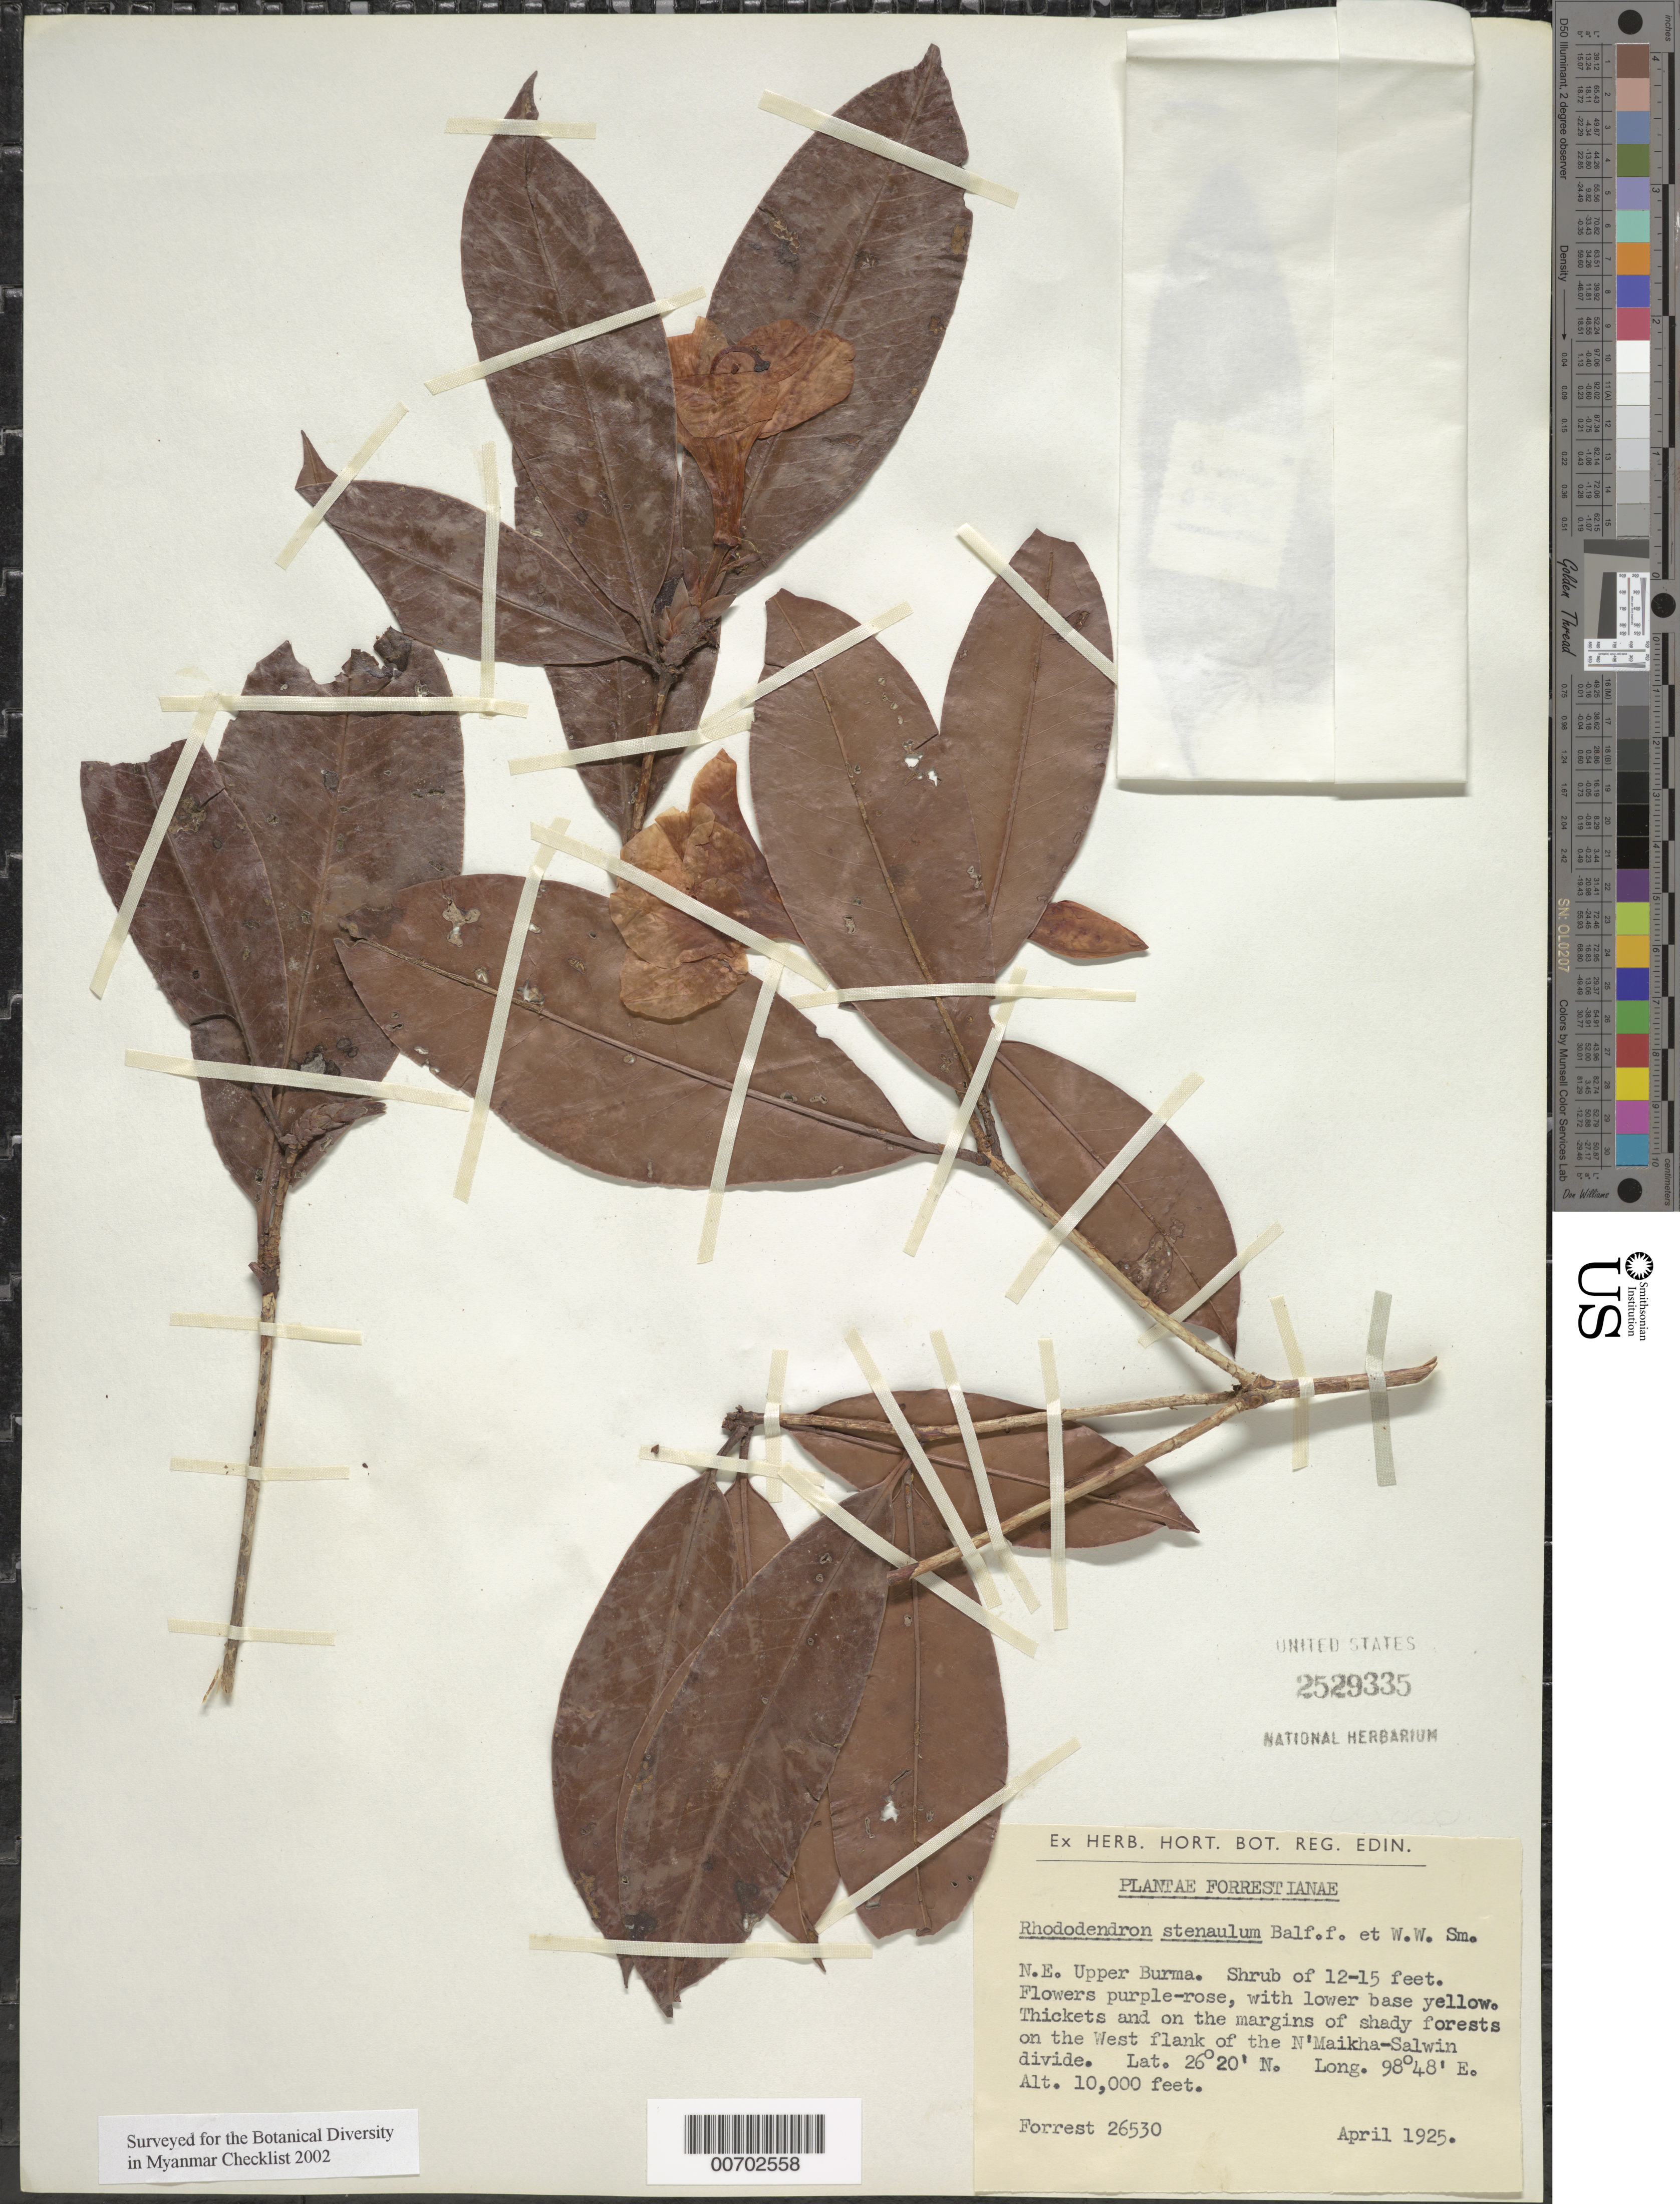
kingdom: Plantae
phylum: Tracheophyta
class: Magnoliopsida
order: Ericales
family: Ericaceae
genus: Rhododendron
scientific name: Rhododendron stenaulum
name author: Balf. f. & W.W. Sm.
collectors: G. Forrest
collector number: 26530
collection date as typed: Apr 1925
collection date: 1925-04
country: Myanmar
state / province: Kachin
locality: N'Maikha-Salwin Divide, W flank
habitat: Thickets and maragins of shady forests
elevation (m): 3048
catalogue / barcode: US 2529335